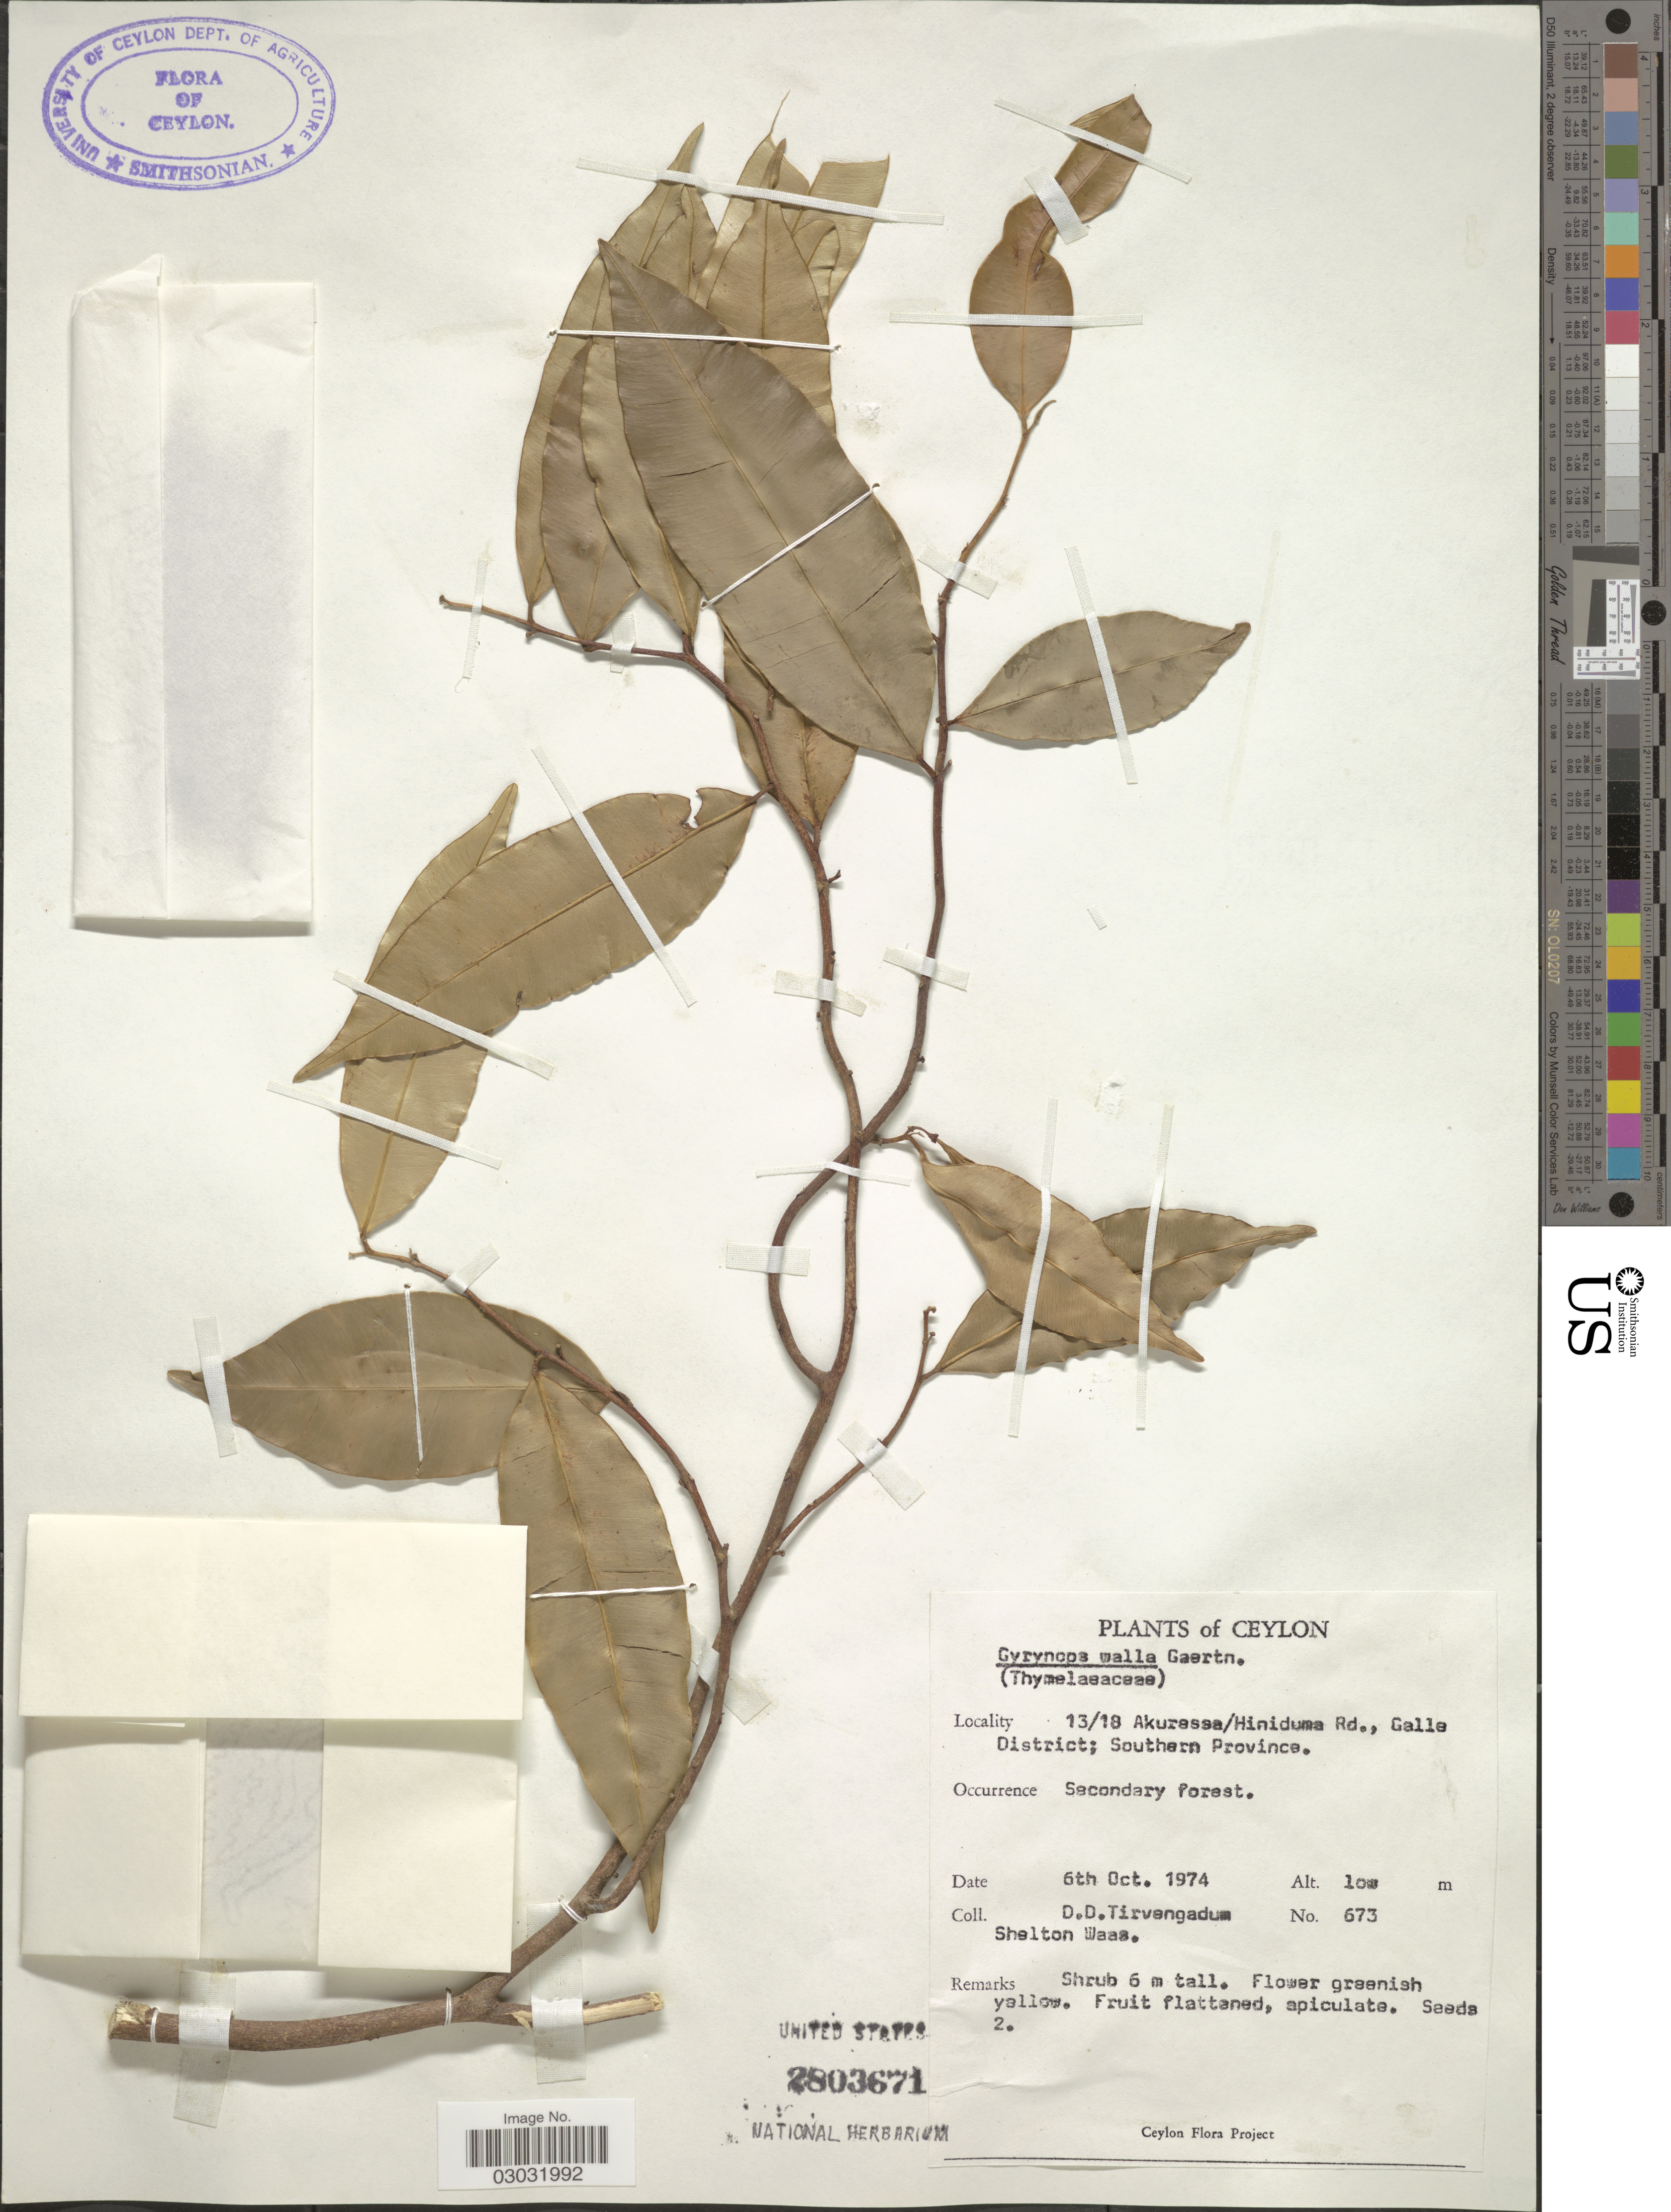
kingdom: Plantae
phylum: Tracheophyta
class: Magnoliopsida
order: Malvales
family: Thymelaeaceae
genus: Gyrinops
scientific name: Gyrinops walla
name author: Gaertn.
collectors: D. Tirvengadum & S. Waas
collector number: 673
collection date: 1974-10-06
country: Sri Lanka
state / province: Southern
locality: Ceylon, 13/18 Akuressa/Hiniduma Rd., Galle District; Southern Province.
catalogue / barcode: US 2803671